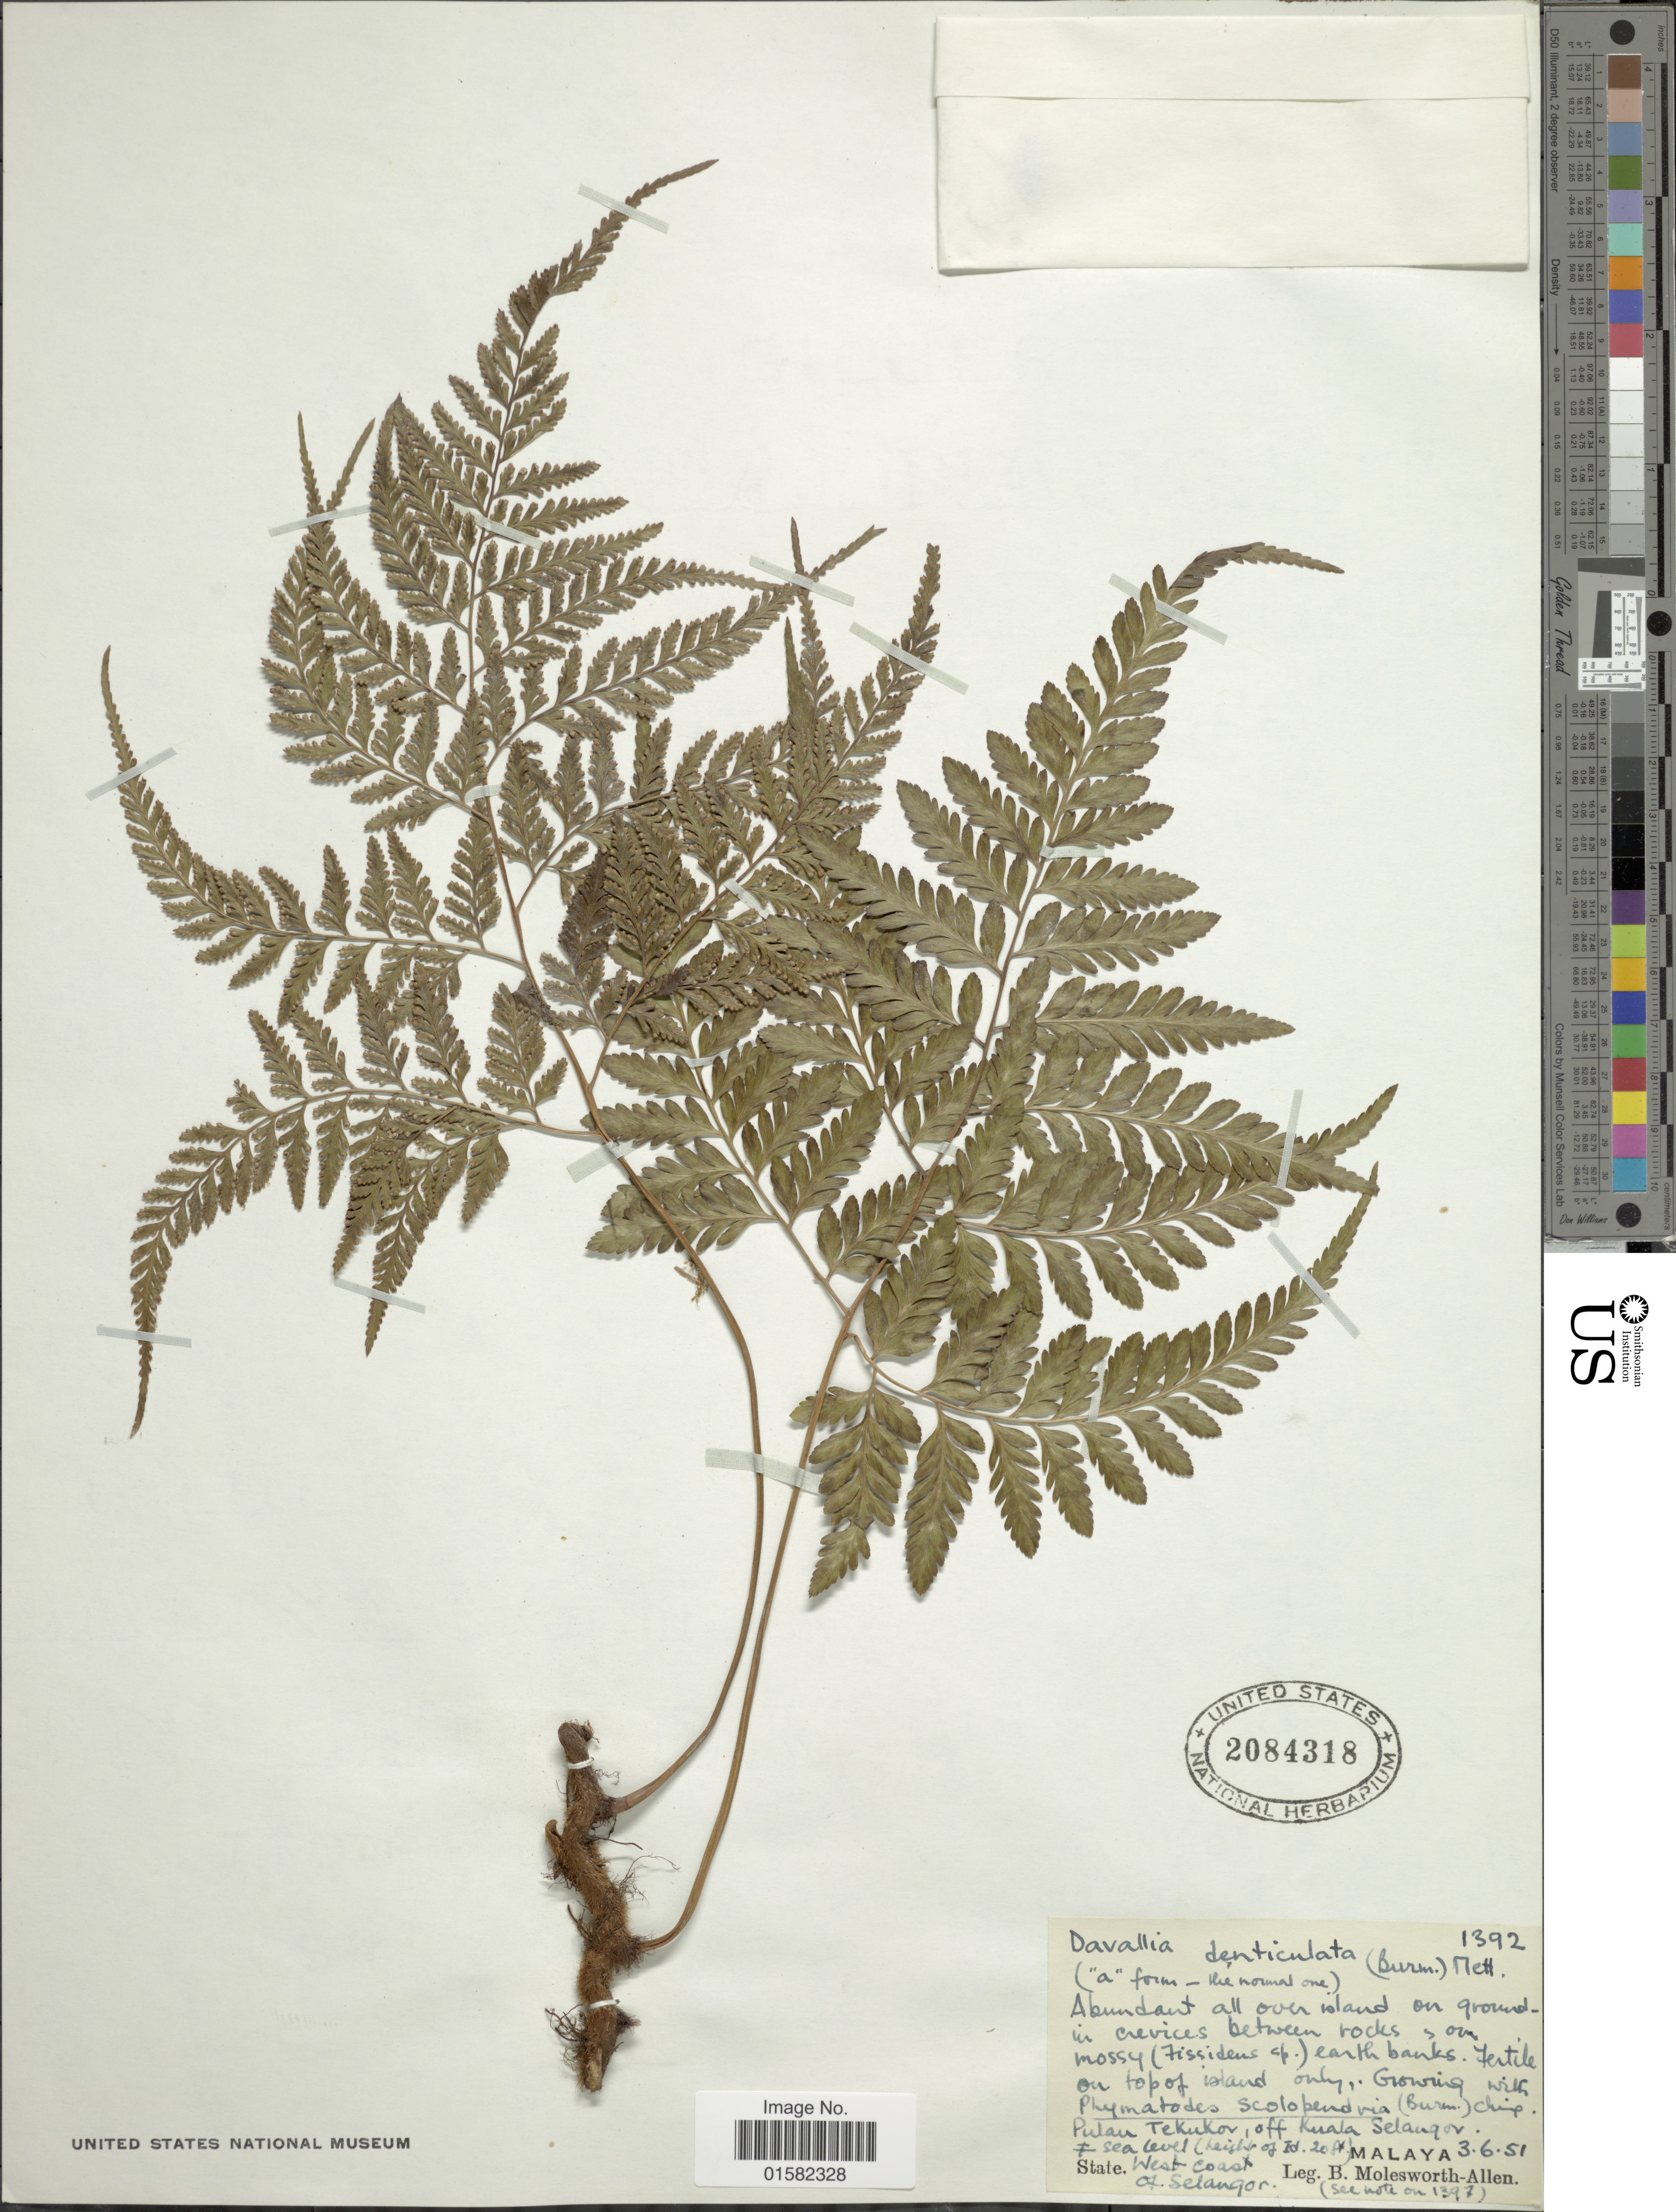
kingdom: Plantae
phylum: Tracheophyta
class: Polypodiopsida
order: Polypodiales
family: Davalliaceae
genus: Wibelia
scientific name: Wibelia denticulata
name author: (Burm. f.) M. Kato & Tsutsumi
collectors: B. E. G. Molesworth-Allen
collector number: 1392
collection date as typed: Transcribed d/m/y: 3/6/51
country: Malaysia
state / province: Selangor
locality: Pulau Tekukor, off Kuala Selangor, State West Coast of Selangor, Malaya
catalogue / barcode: US 2084318